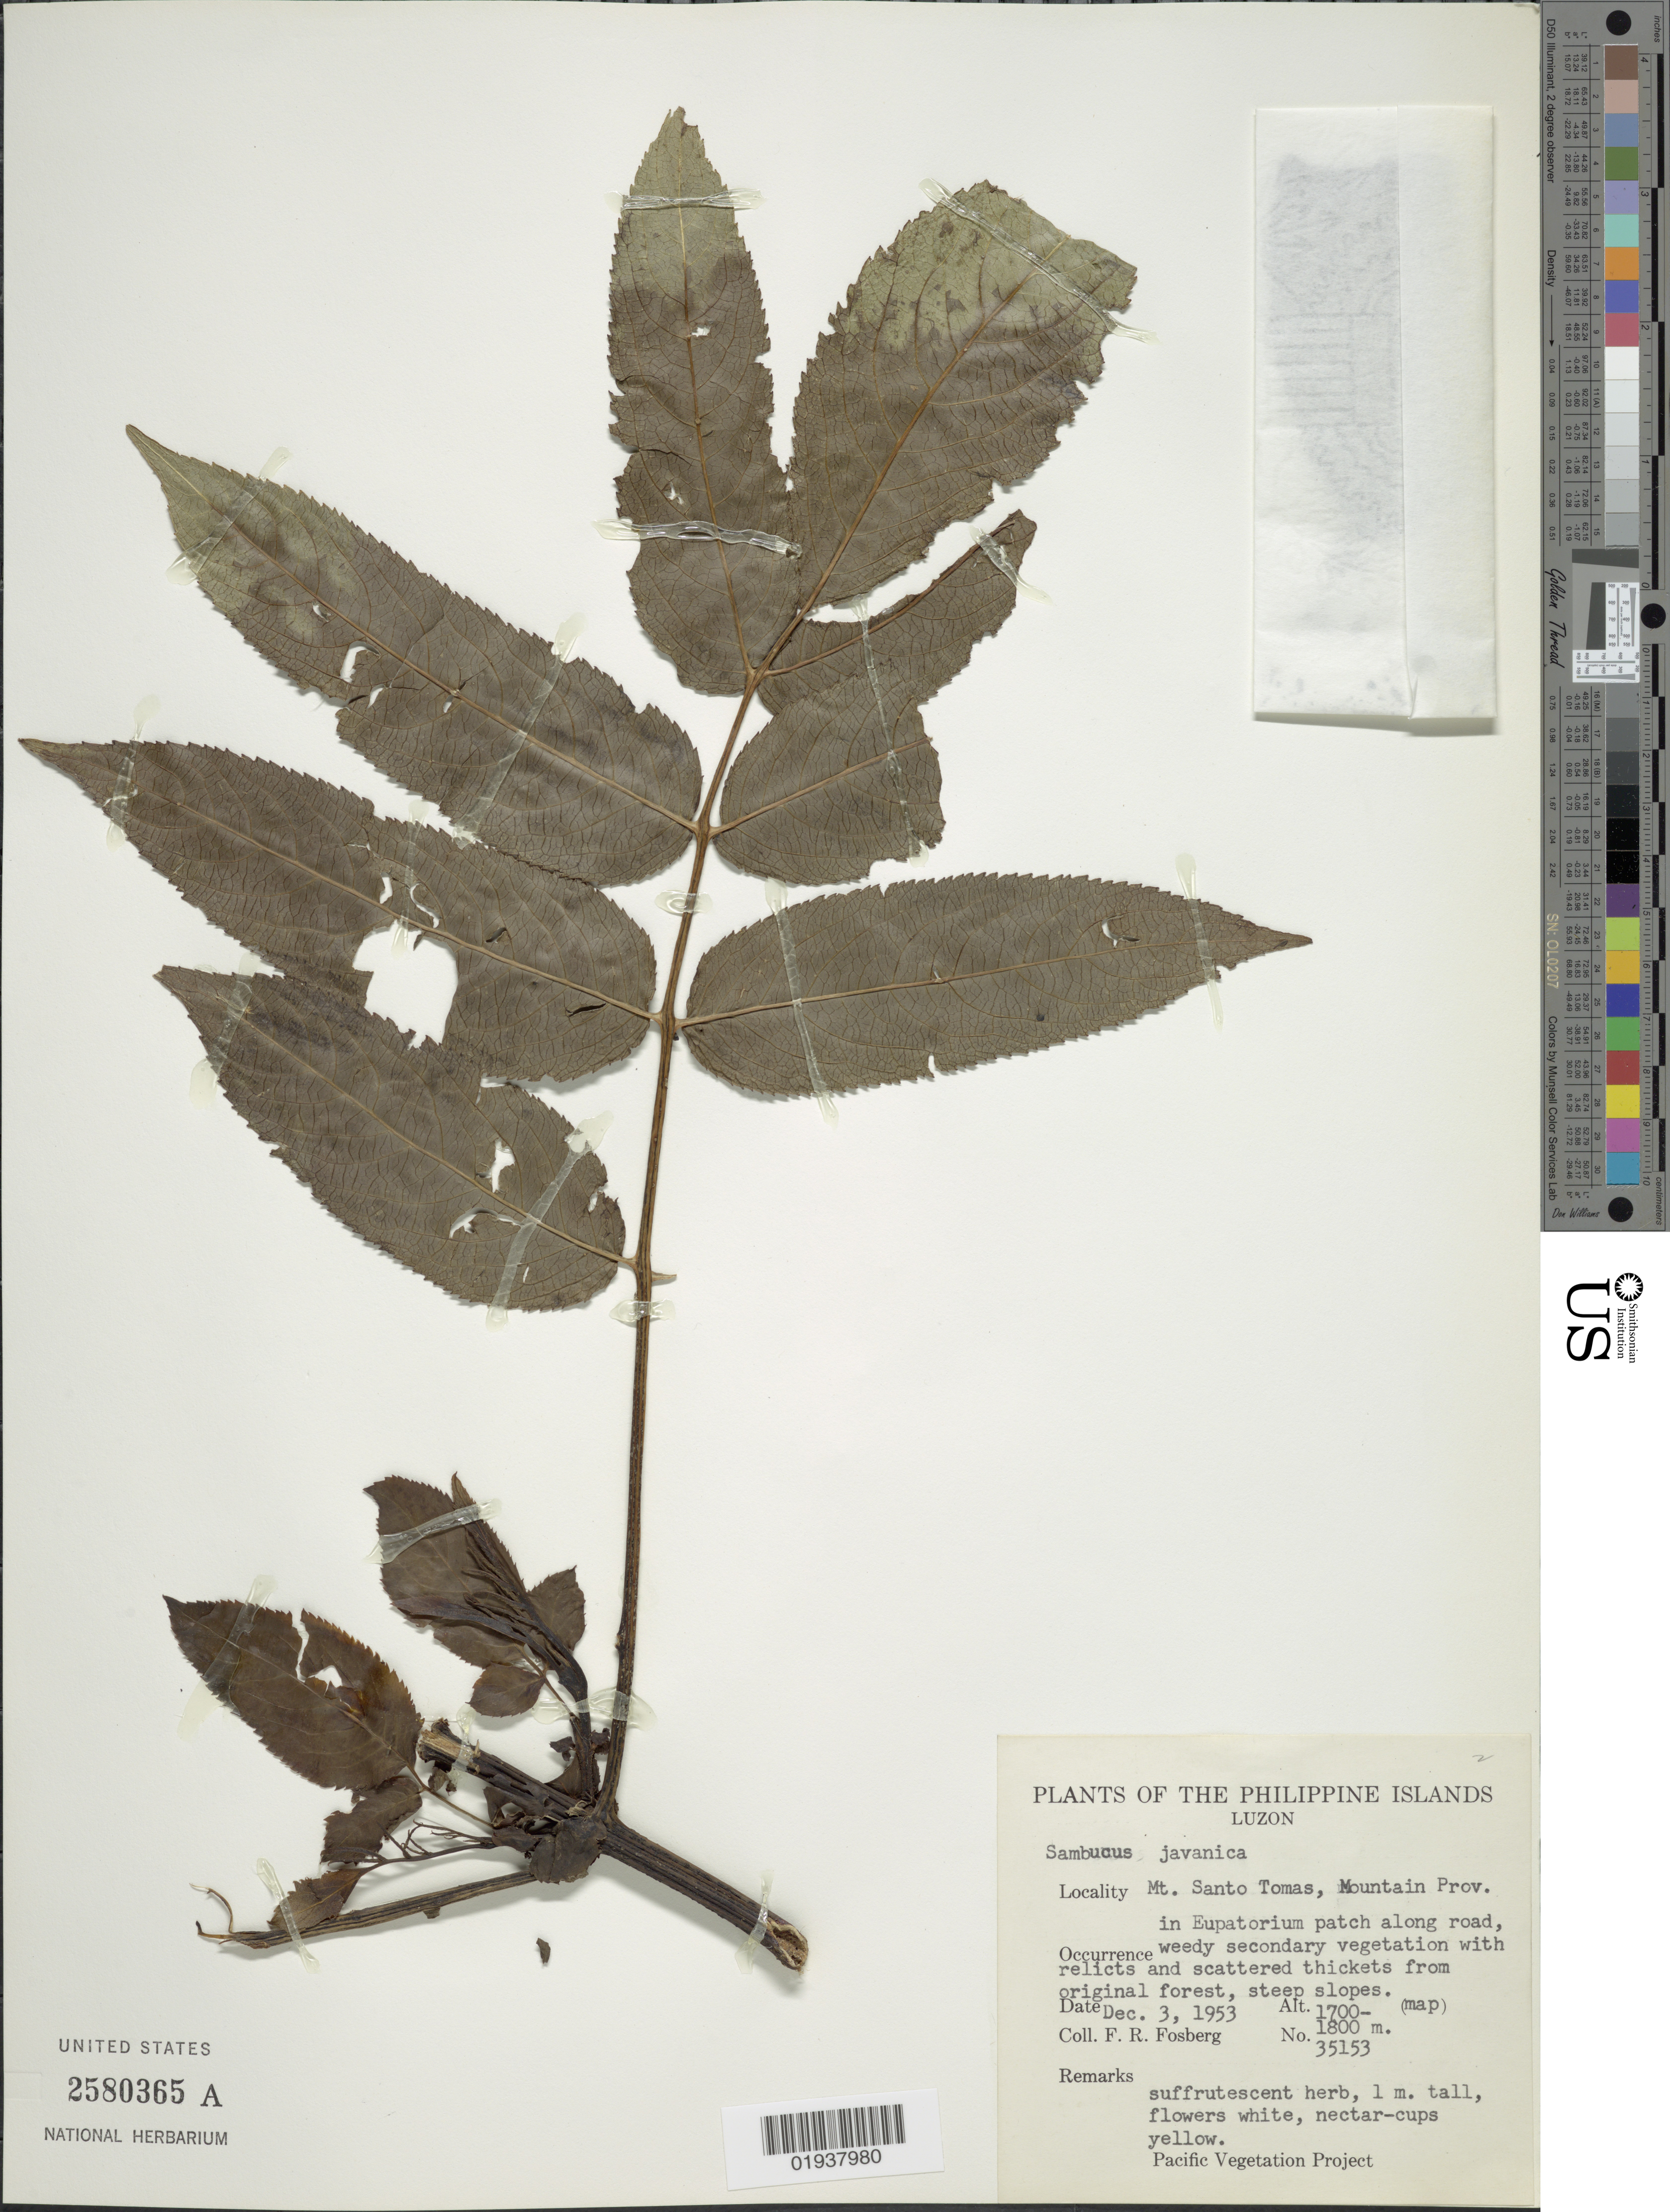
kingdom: Plantae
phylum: Tracheophyta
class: Magnoliopsida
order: Dipsacales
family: Viburnaceae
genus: Sambucus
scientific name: Sambucus javanica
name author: Blume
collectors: F. R. Fosberg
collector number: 35153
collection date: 1953-12-03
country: Philippines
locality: Philippine Islands, Luzon, Mt. Santo Tomas, Mountain Prov.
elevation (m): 1700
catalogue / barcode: US 2580365A